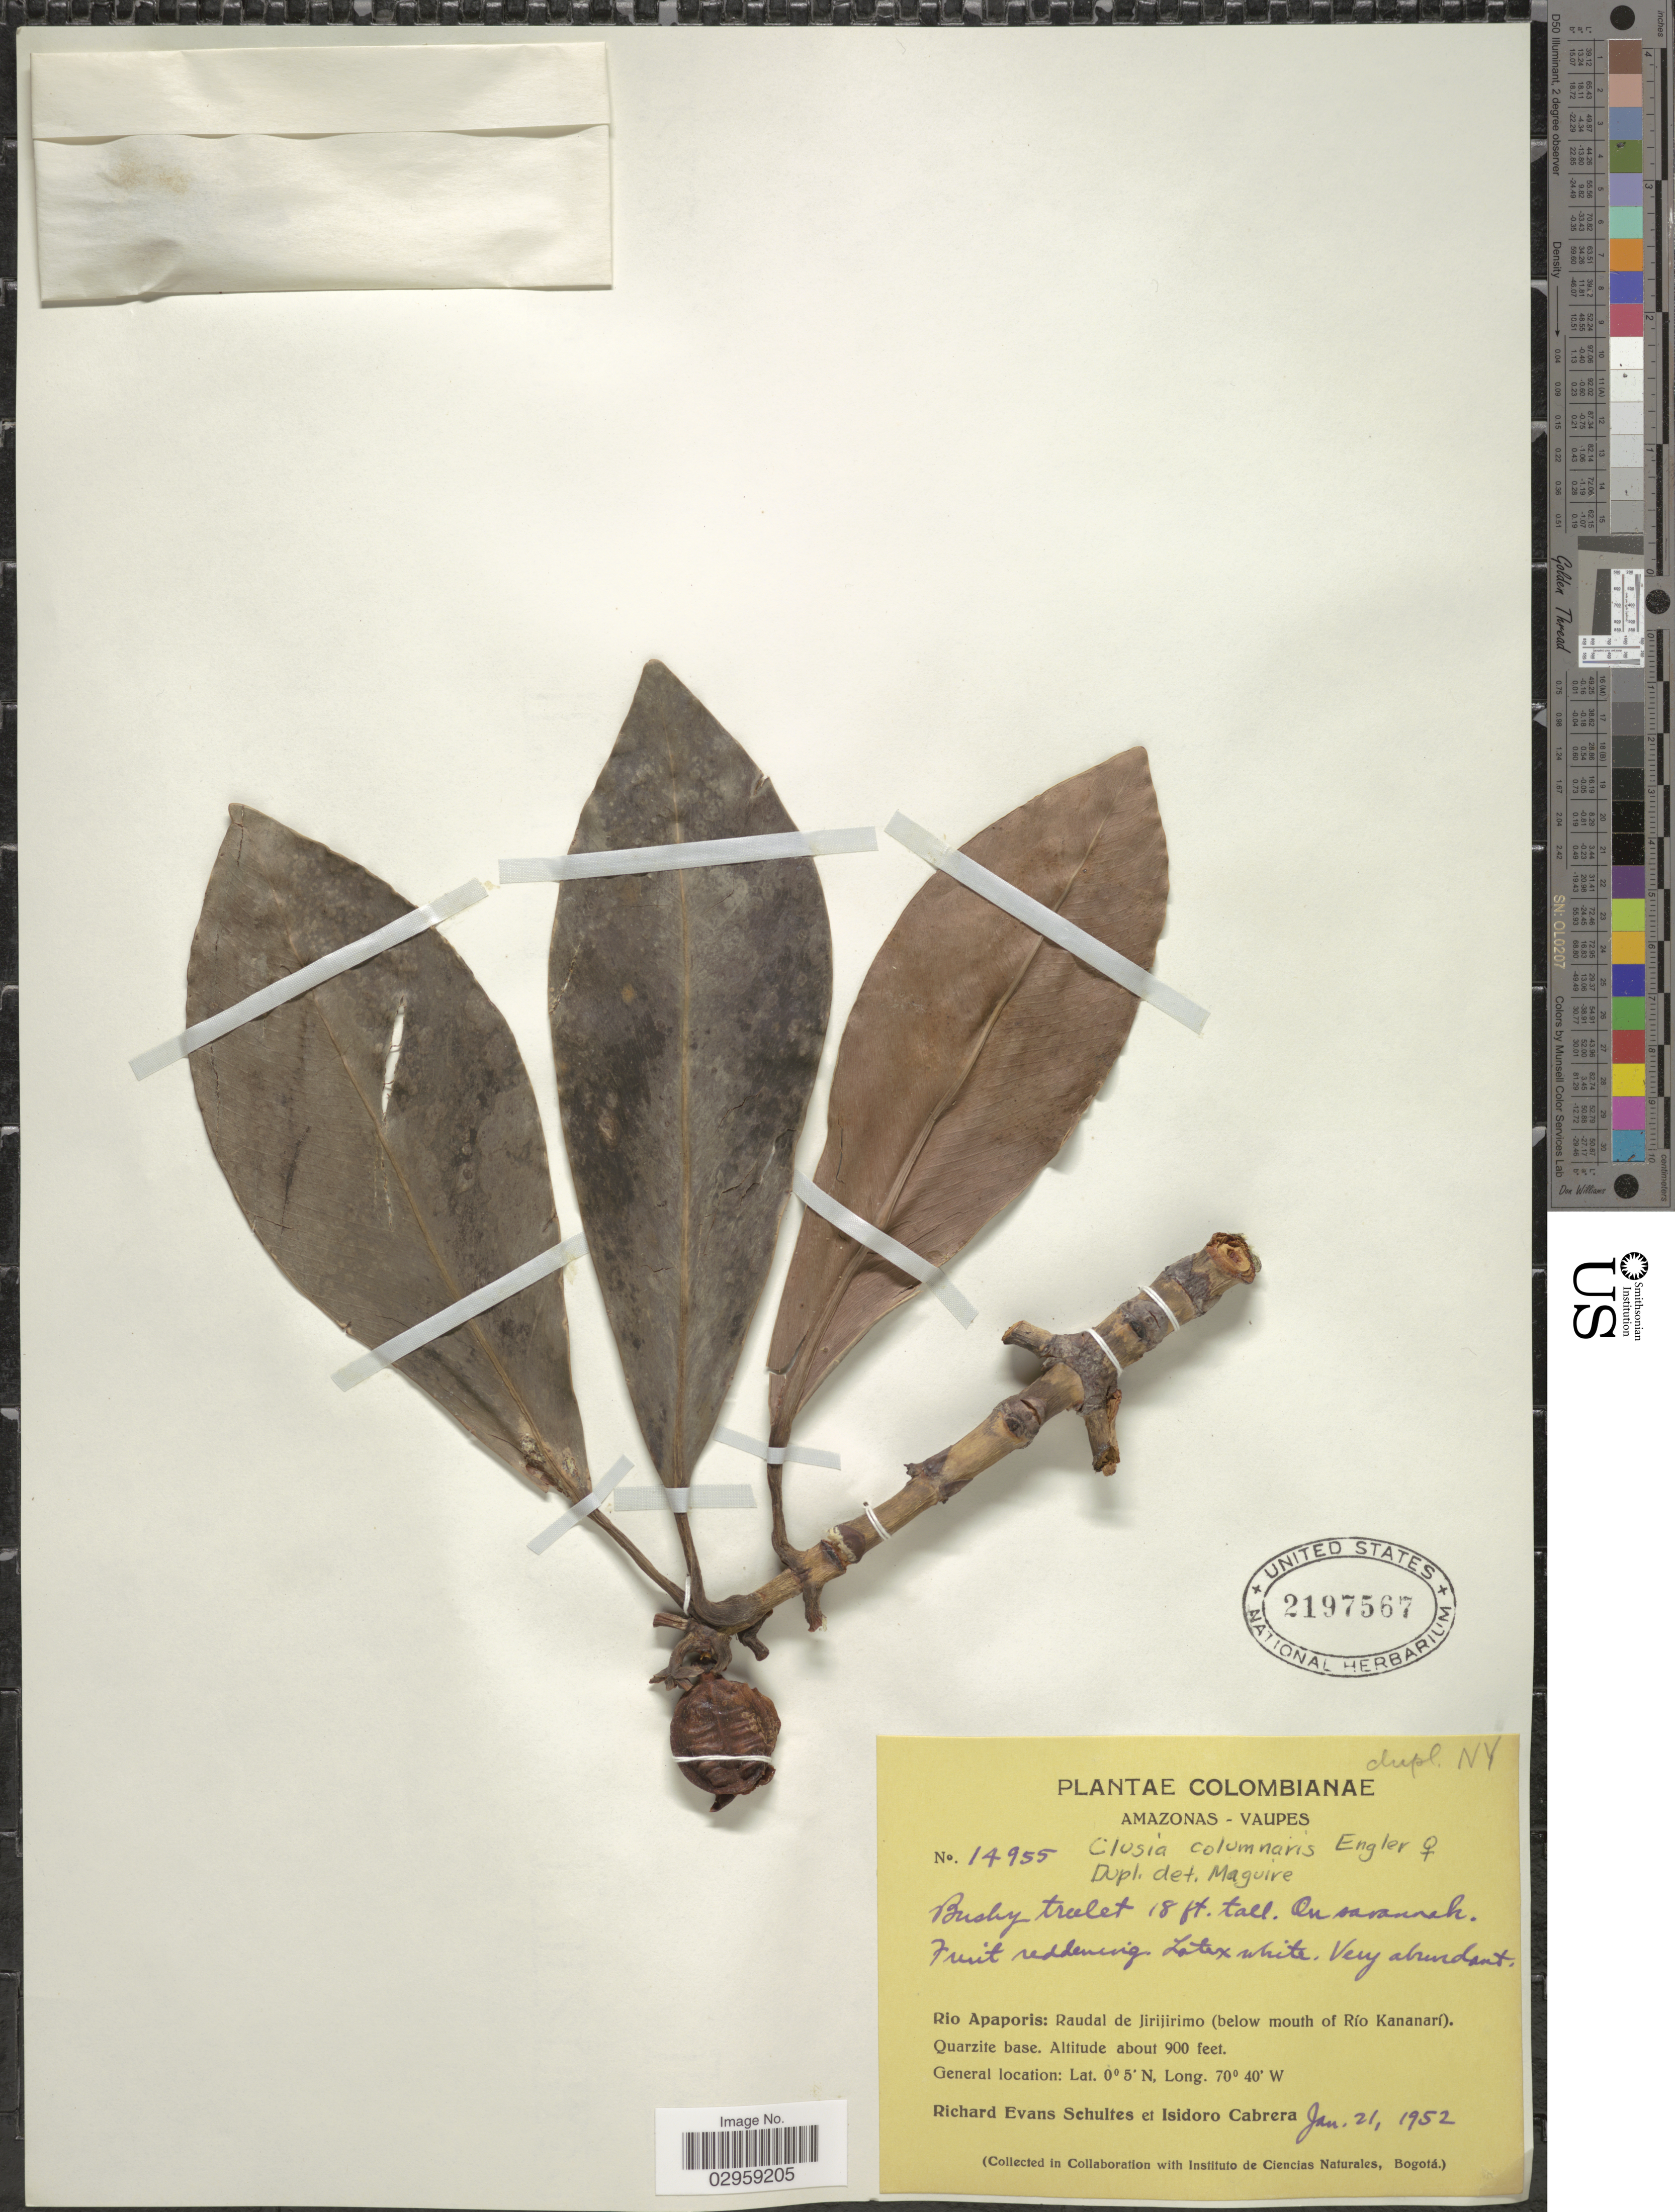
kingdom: Plantae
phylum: Tracheophyta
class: Magnoliopsida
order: Malpighiales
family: Clusiaceae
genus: Clusia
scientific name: Clusia columnaris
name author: Engl.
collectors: R. E. Schultes & I. Cabrera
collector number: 144955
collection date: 1952-01-21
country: Colombia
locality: Amazonas-Vaupés. Río Apaporis, Raudal de Jirijirimo (below mouth of Río Kananarí). Quarzite base.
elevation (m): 274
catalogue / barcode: US 2197567